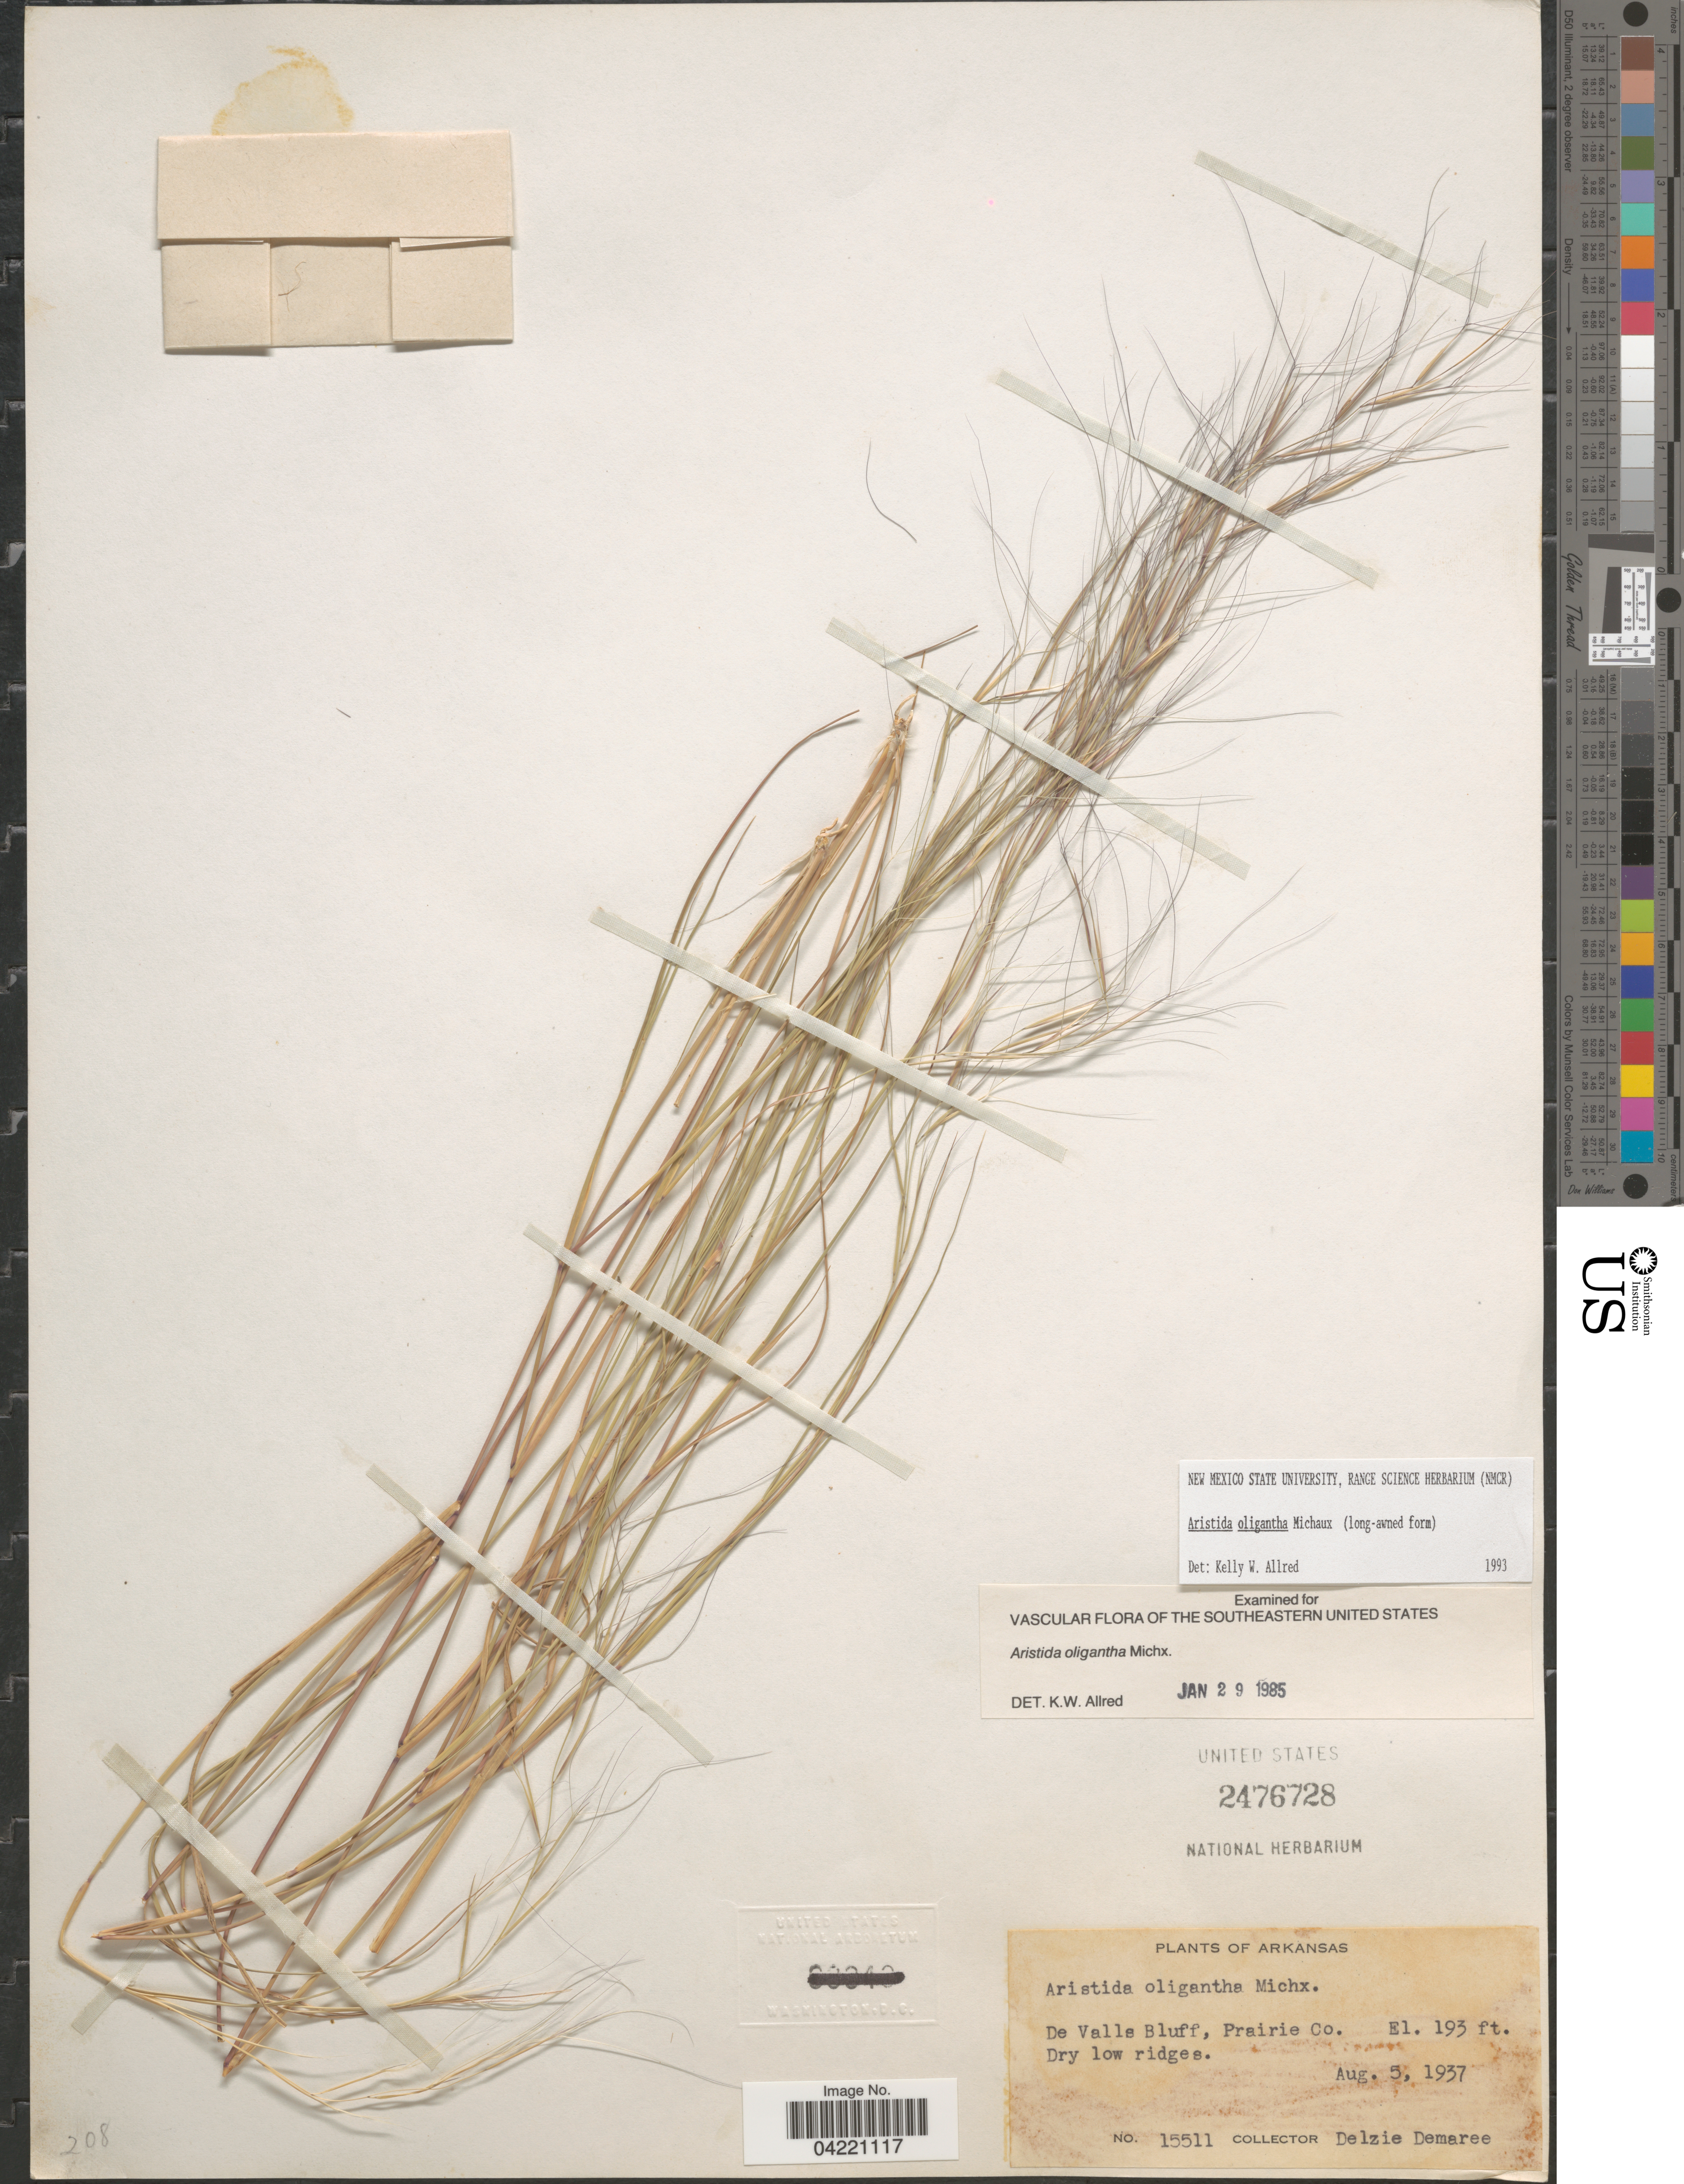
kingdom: Plantae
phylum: Tracheophyta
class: Liliopsida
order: Poales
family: Poaceae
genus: Aristida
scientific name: Aristida oligantha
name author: Michx.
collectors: D. Demaree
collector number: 15511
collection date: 1937-08-05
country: United States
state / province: Arkansas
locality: De Valls Bluff, Prairie Co.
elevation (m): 59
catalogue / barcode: US 2476728